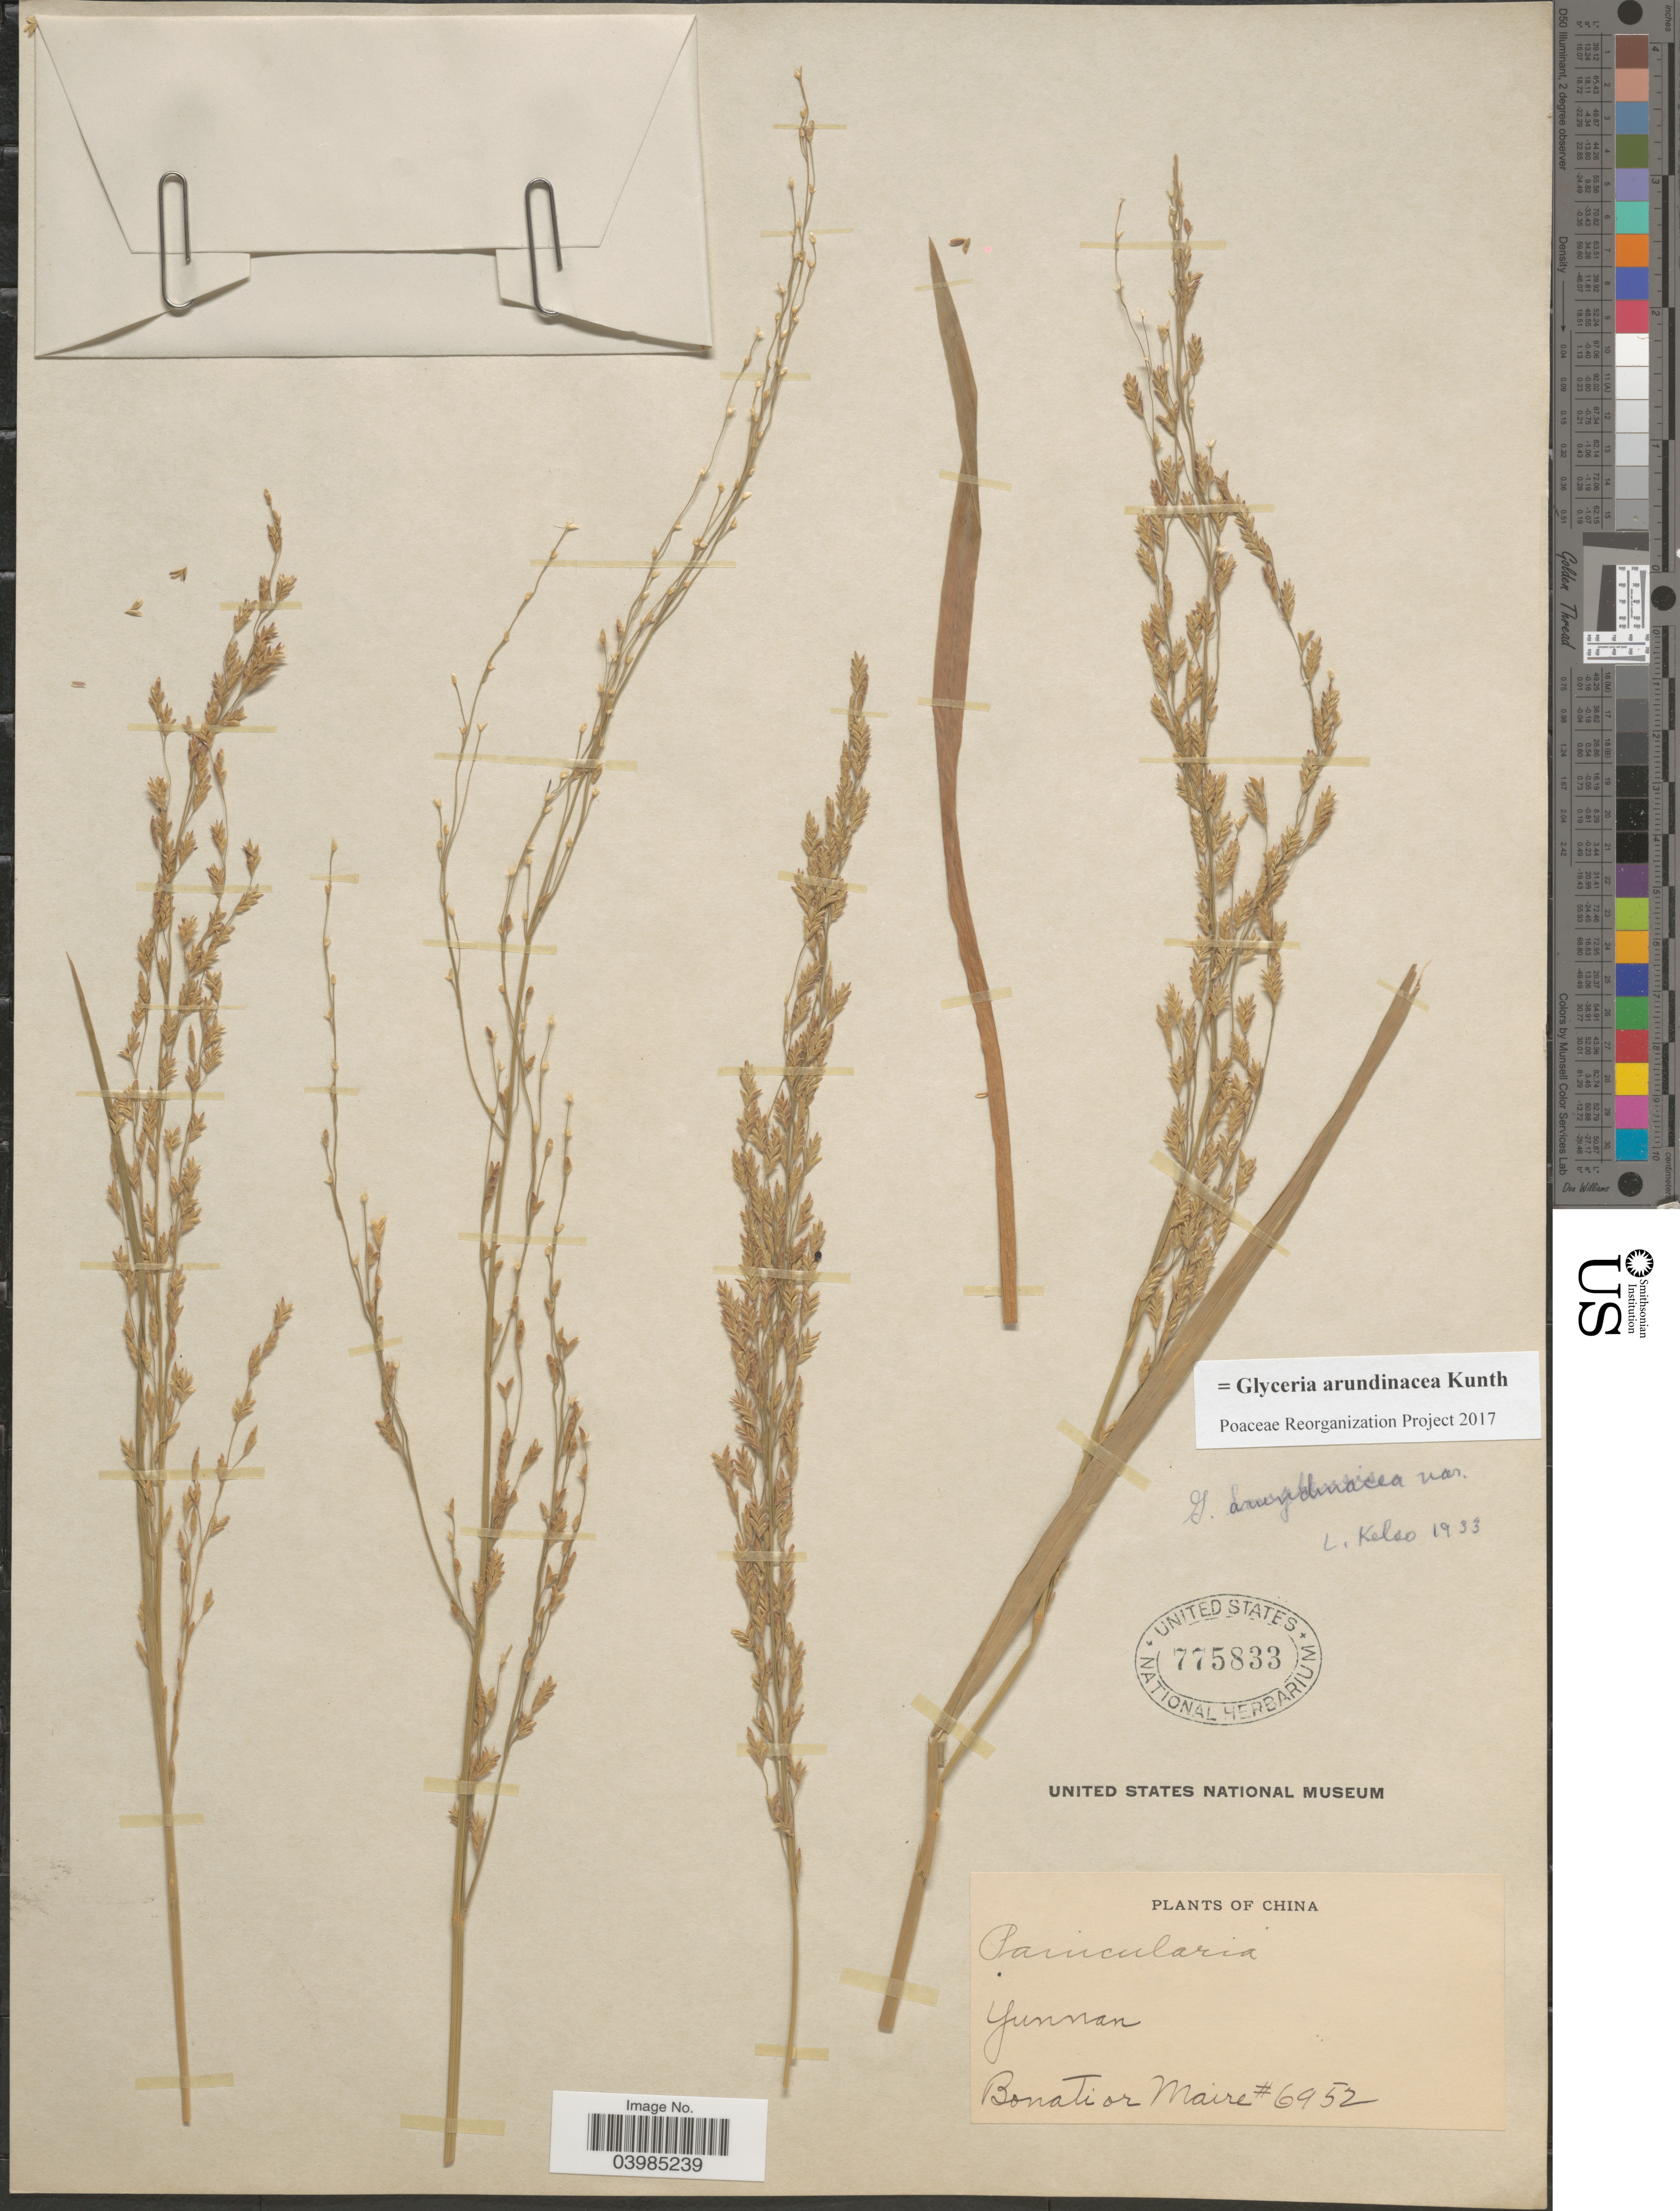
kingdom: Plantae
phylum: Tracheophyta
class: Liliopsida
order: Poales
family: Poaceae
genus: Glyceria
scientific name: Glyceria arundinacea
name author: Kunth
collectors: -. Bonati & Maire, --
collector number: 6952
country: China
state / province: Yunnan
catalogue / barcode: US 775833